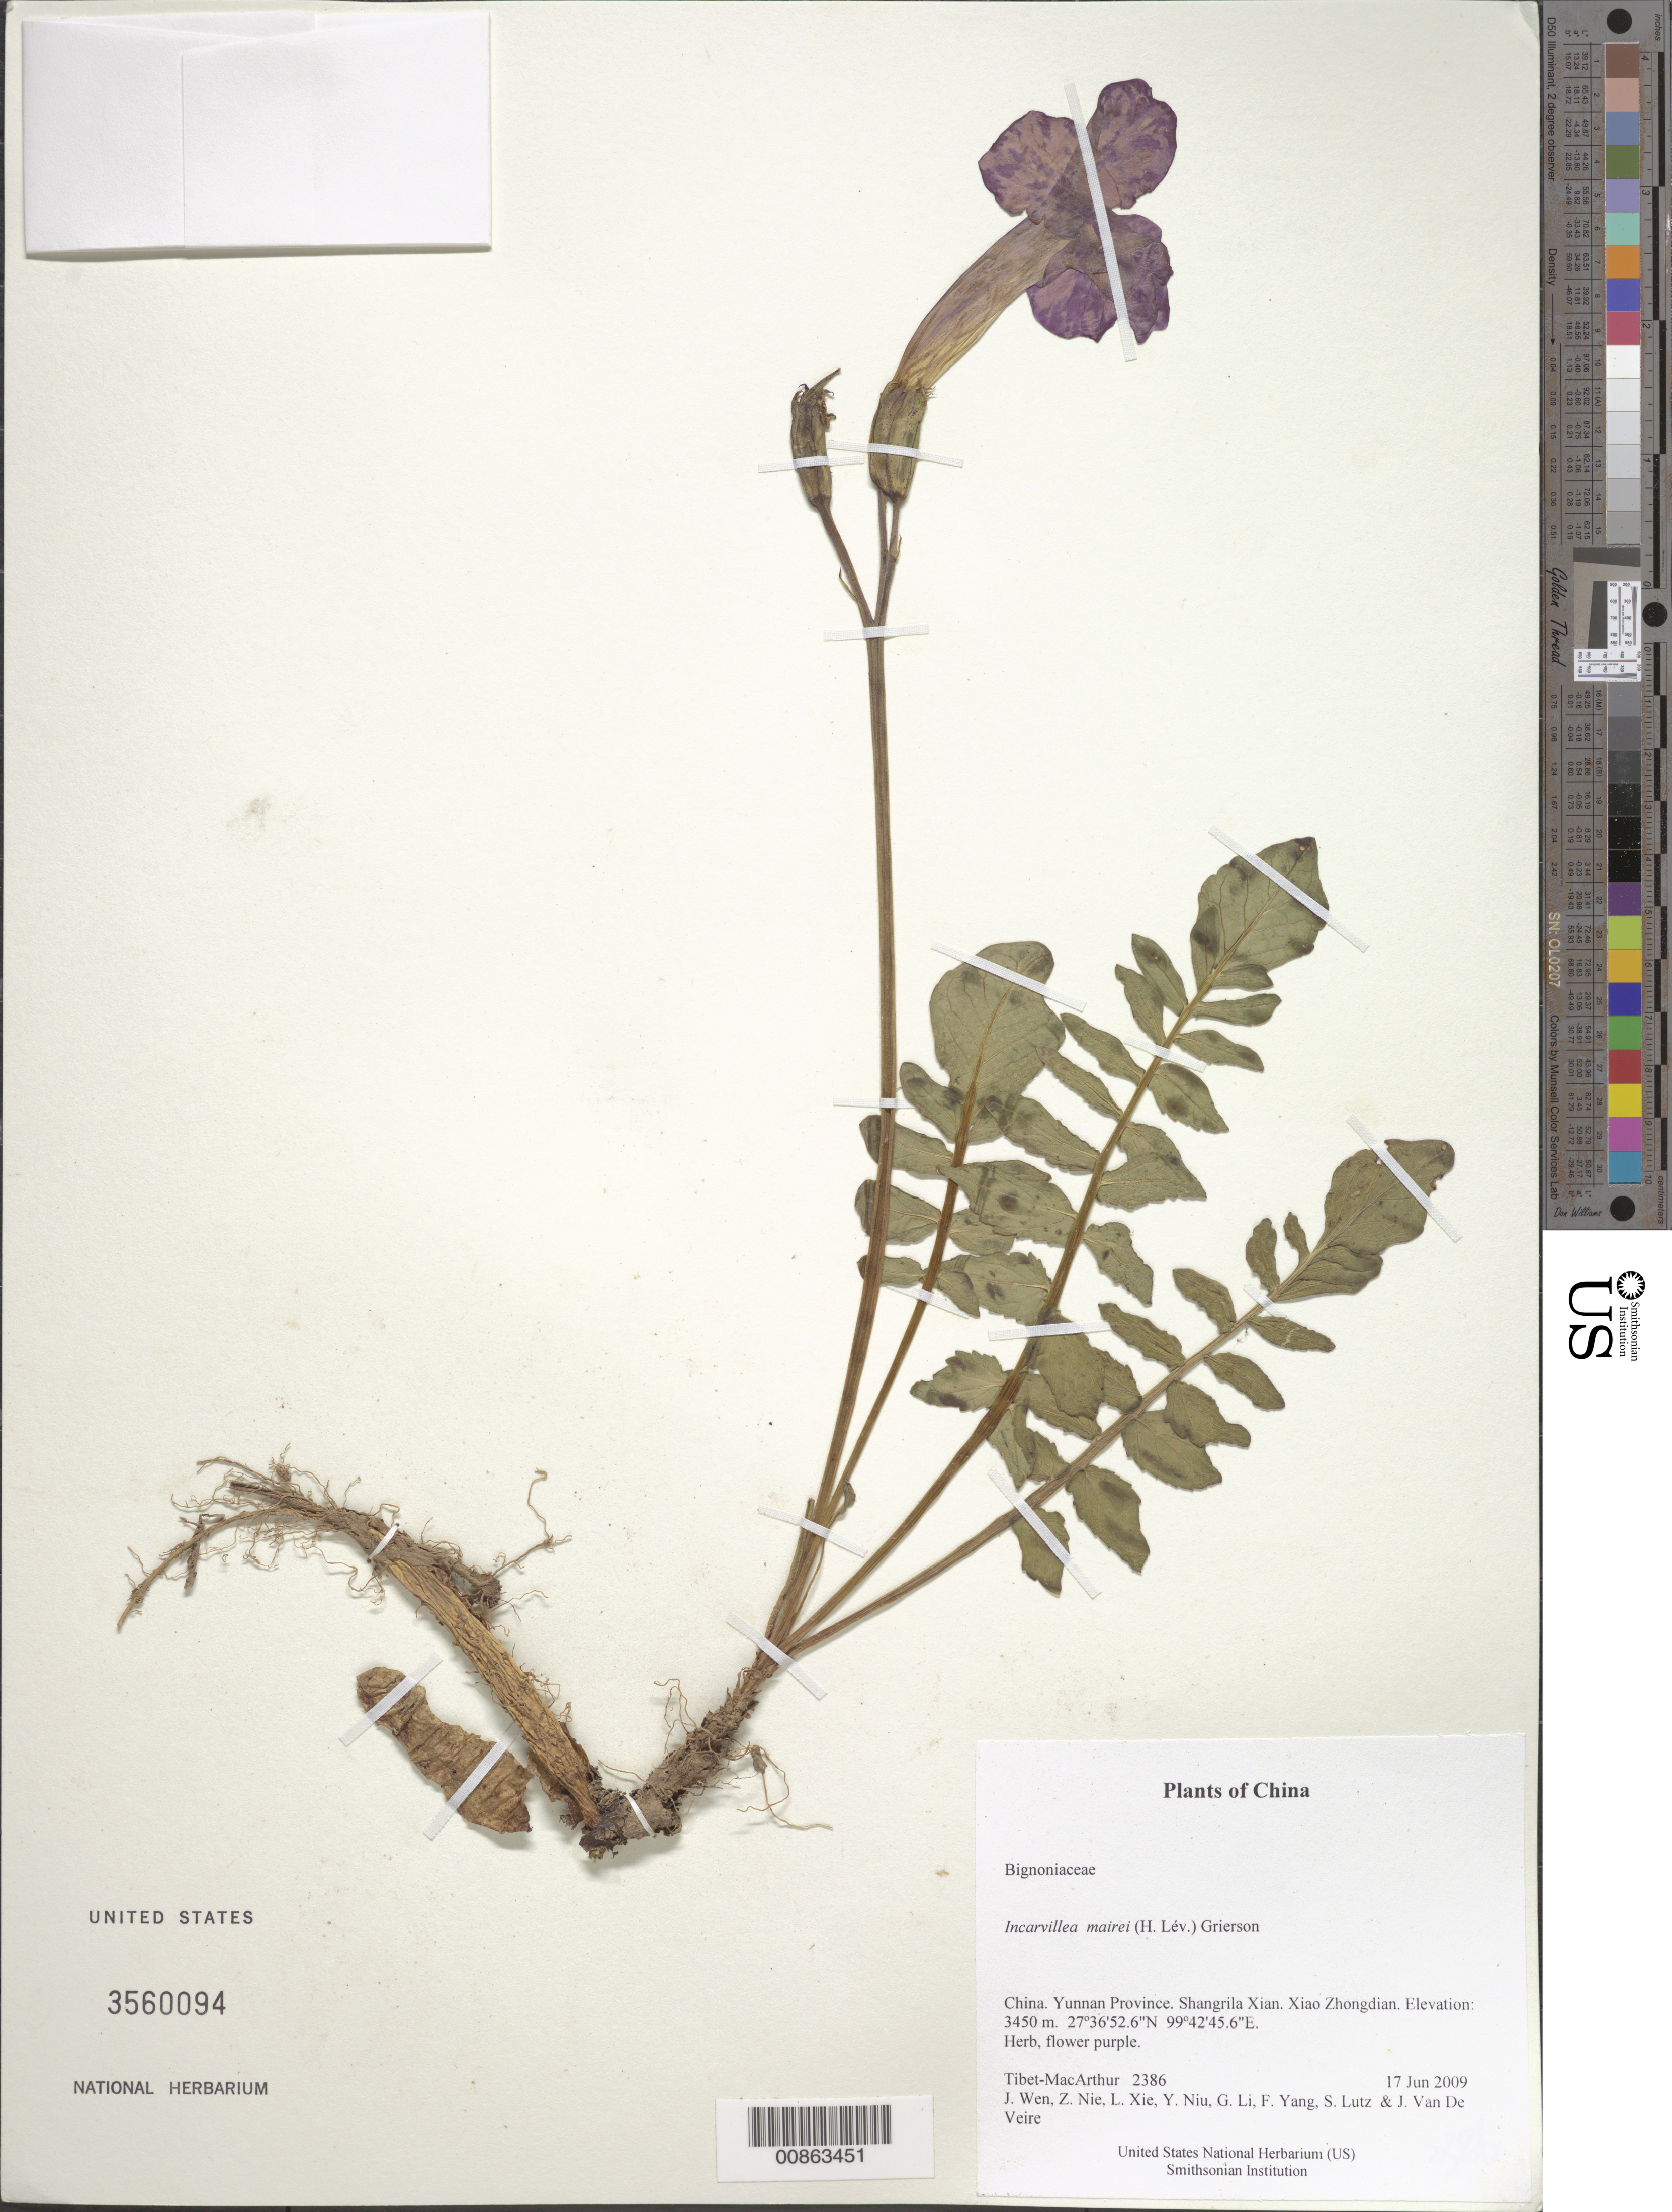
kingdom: Plantae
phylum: Tracheophyta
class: Magnoliopsida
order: Lamiales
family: Bignoniaceae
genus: Incarvillea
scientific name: Incarvillea mairei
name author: (H. Lév.) Grierson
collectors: Tibet-MacArthur, J. Wen, Z. Nie, L. Xie, Y. Niu, G. Li, F. Yang, S. Lutz & J. Van De Veire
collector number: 2386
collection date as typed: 17 Jun 2009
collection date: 2009-06-17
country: China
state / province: Yunnan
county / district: Shangrila Xian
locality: Xiao Zhongdian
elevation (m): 3450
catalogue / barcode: US 3560094